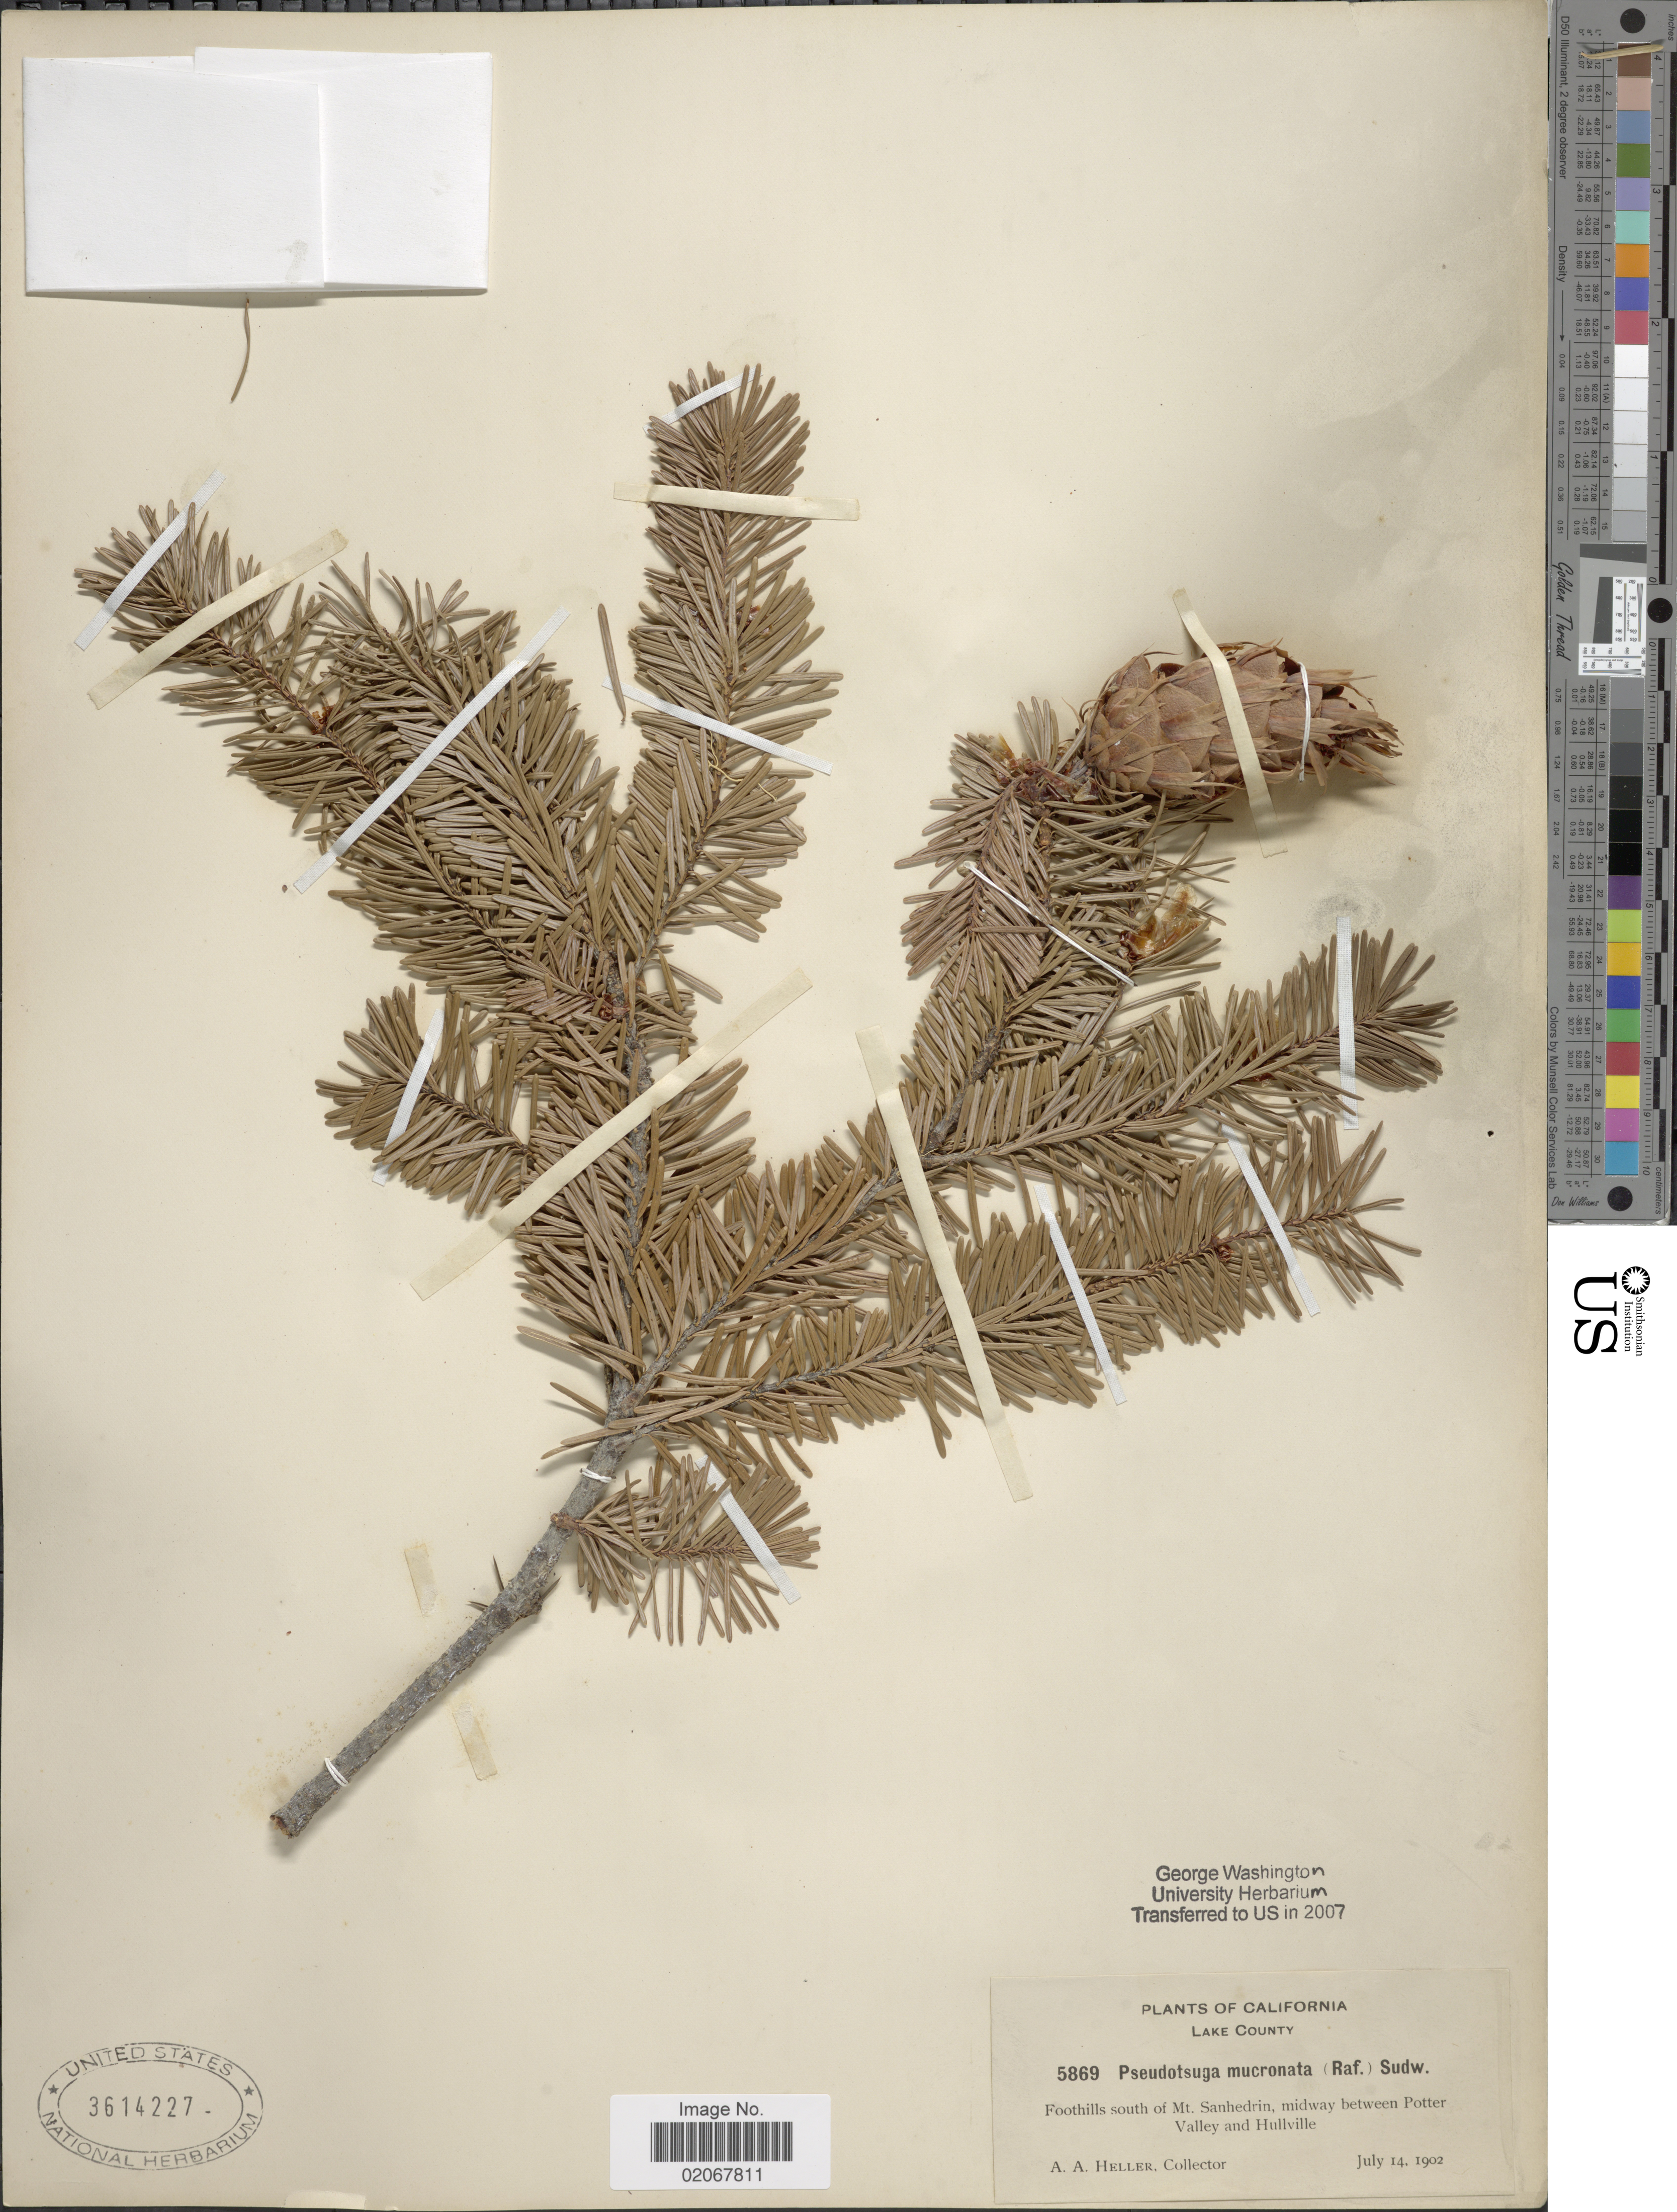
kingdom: Plantae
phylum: Tracheophyta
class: Pinopsida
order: Pinales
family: Pinaceae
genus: Pseudotsuga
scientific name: Pseudotsuga mucronata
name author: (Raf.) Sudw.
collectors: A. A. Heller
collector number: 5869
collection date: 1902-07-14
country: United States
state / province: California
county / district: Lake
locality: Lake County. Foothills south of Mt. Sanhedrin, midway between Potter Valley and Hullville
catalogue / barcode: US 3614227